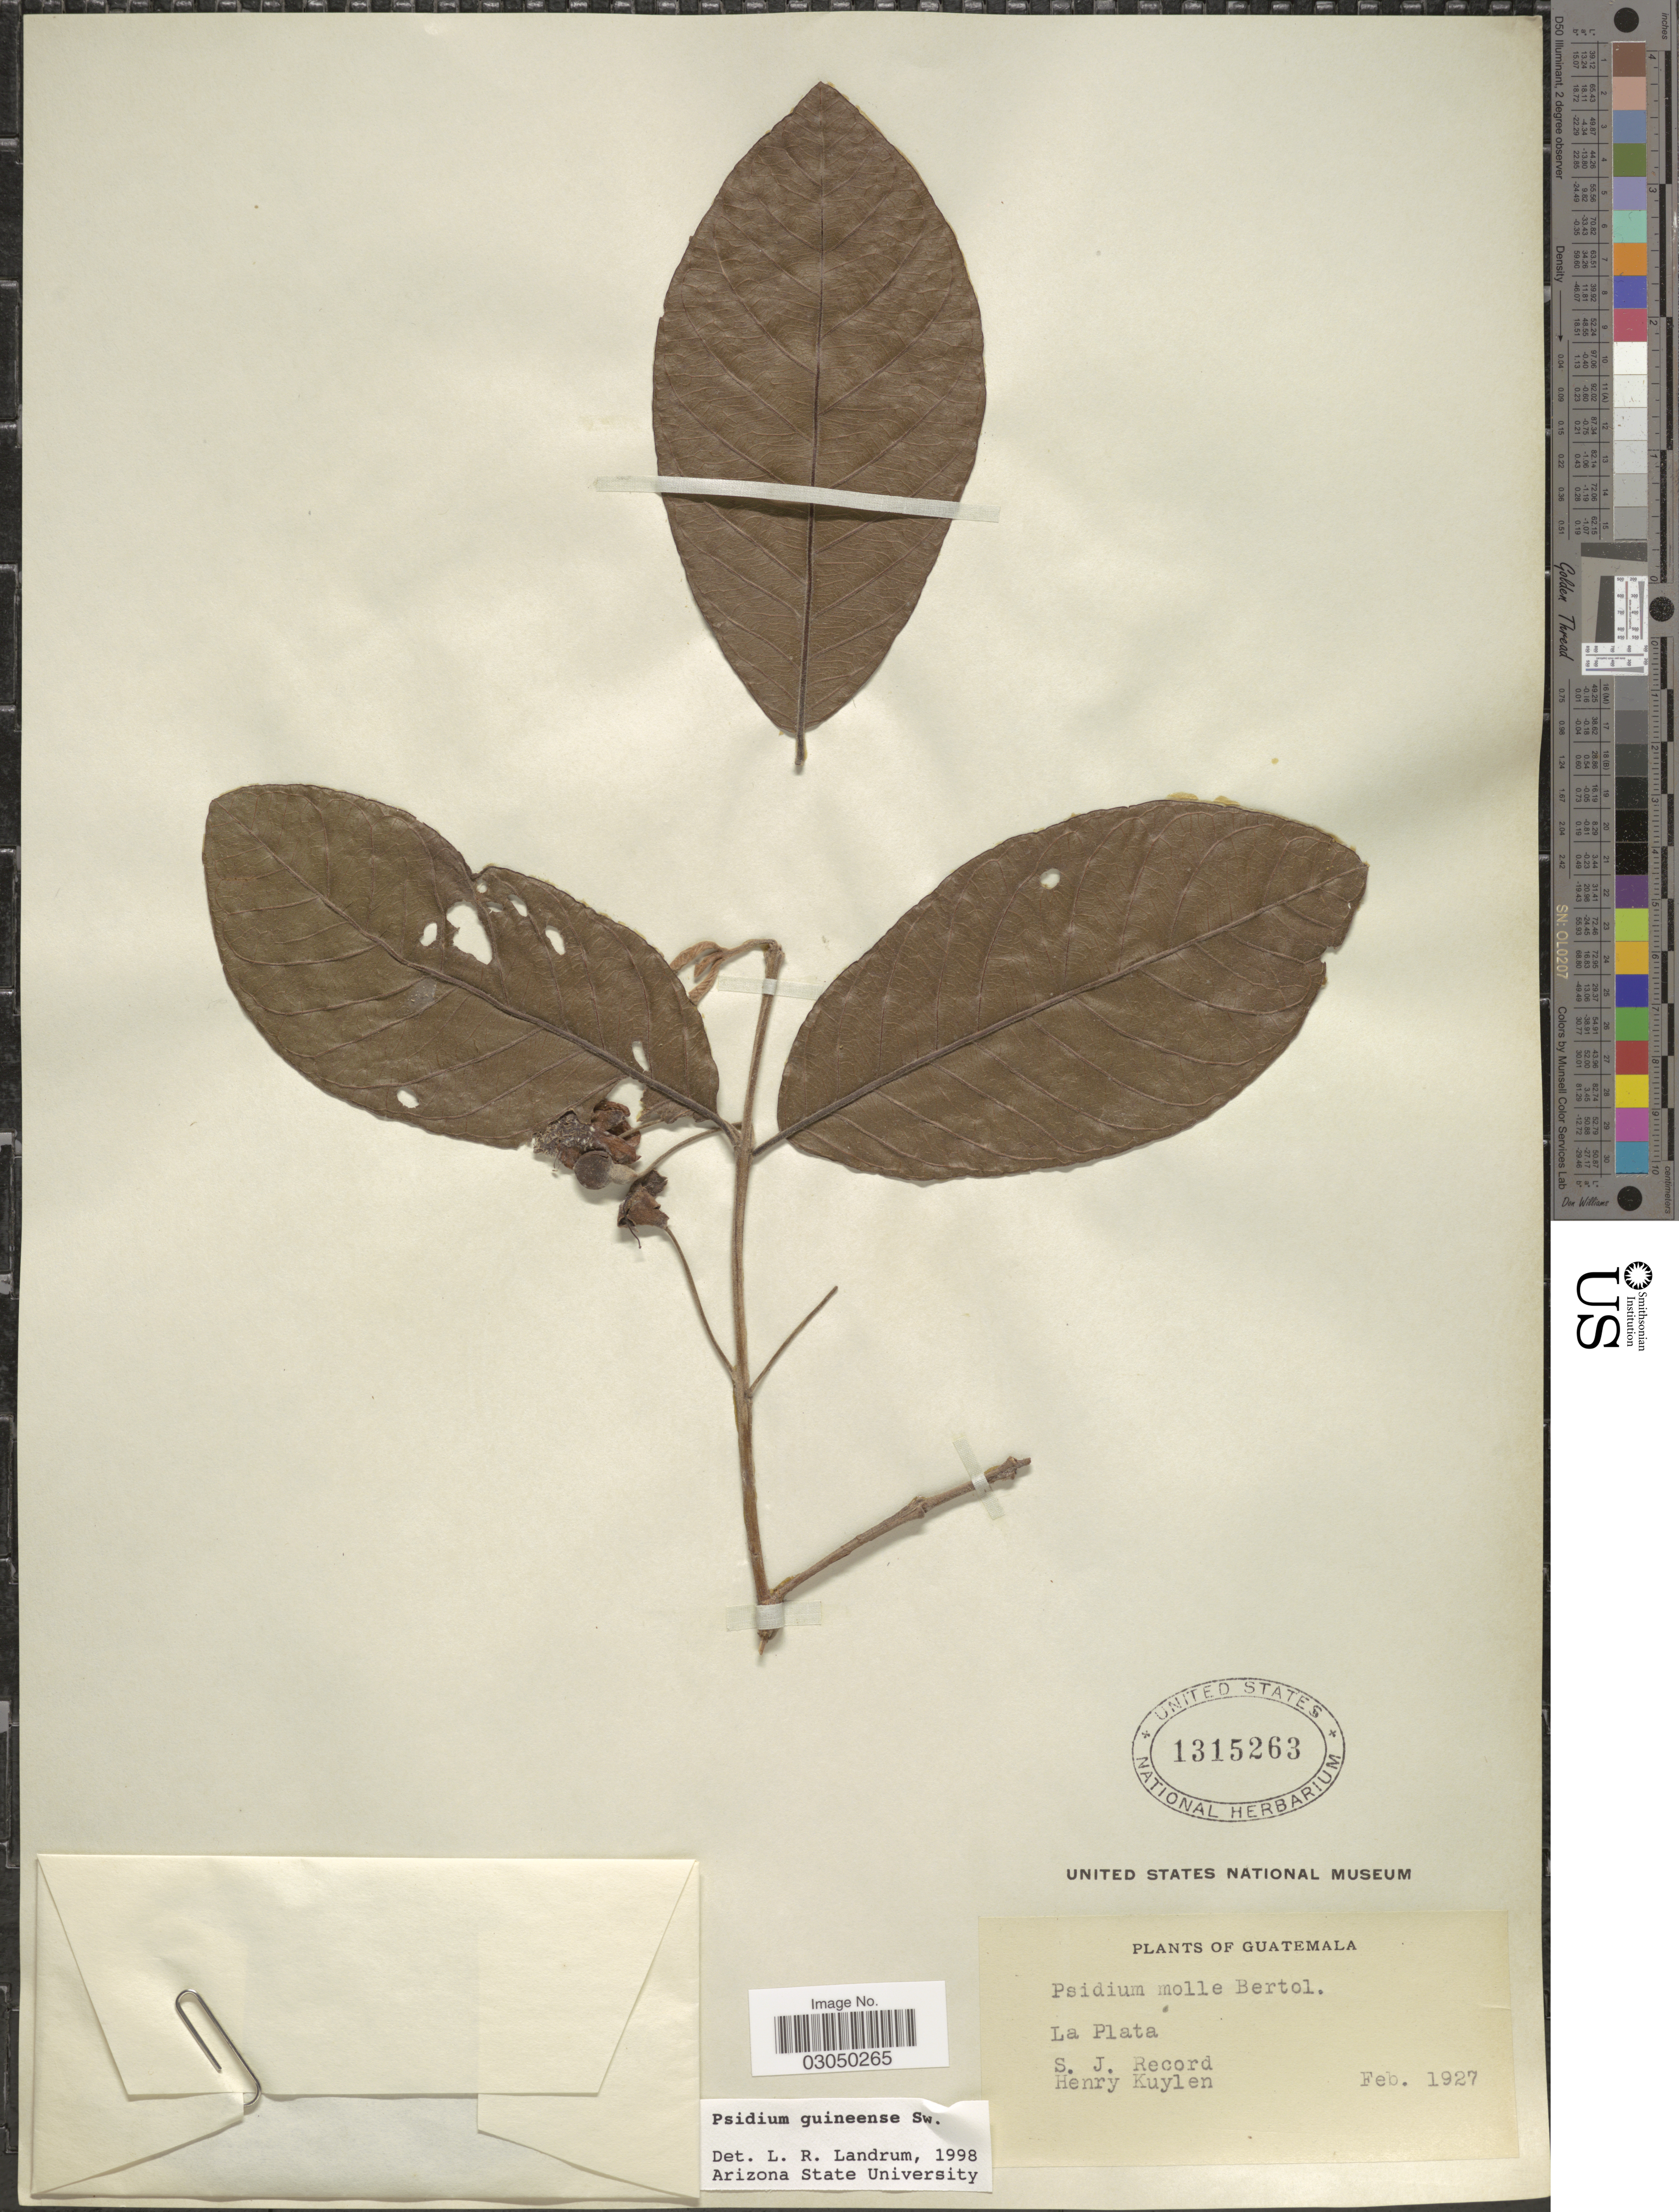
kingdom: Plantae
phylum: Tracheophyta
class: Magnoliopsida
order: Myrtales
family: Myrtaceae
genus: Psidium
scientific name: Psidium guineense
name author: Sw.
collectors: S. J. Record & H. Kuylen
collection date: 1927-02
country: Guatemala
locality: La Plata.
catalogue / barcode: US 1315263